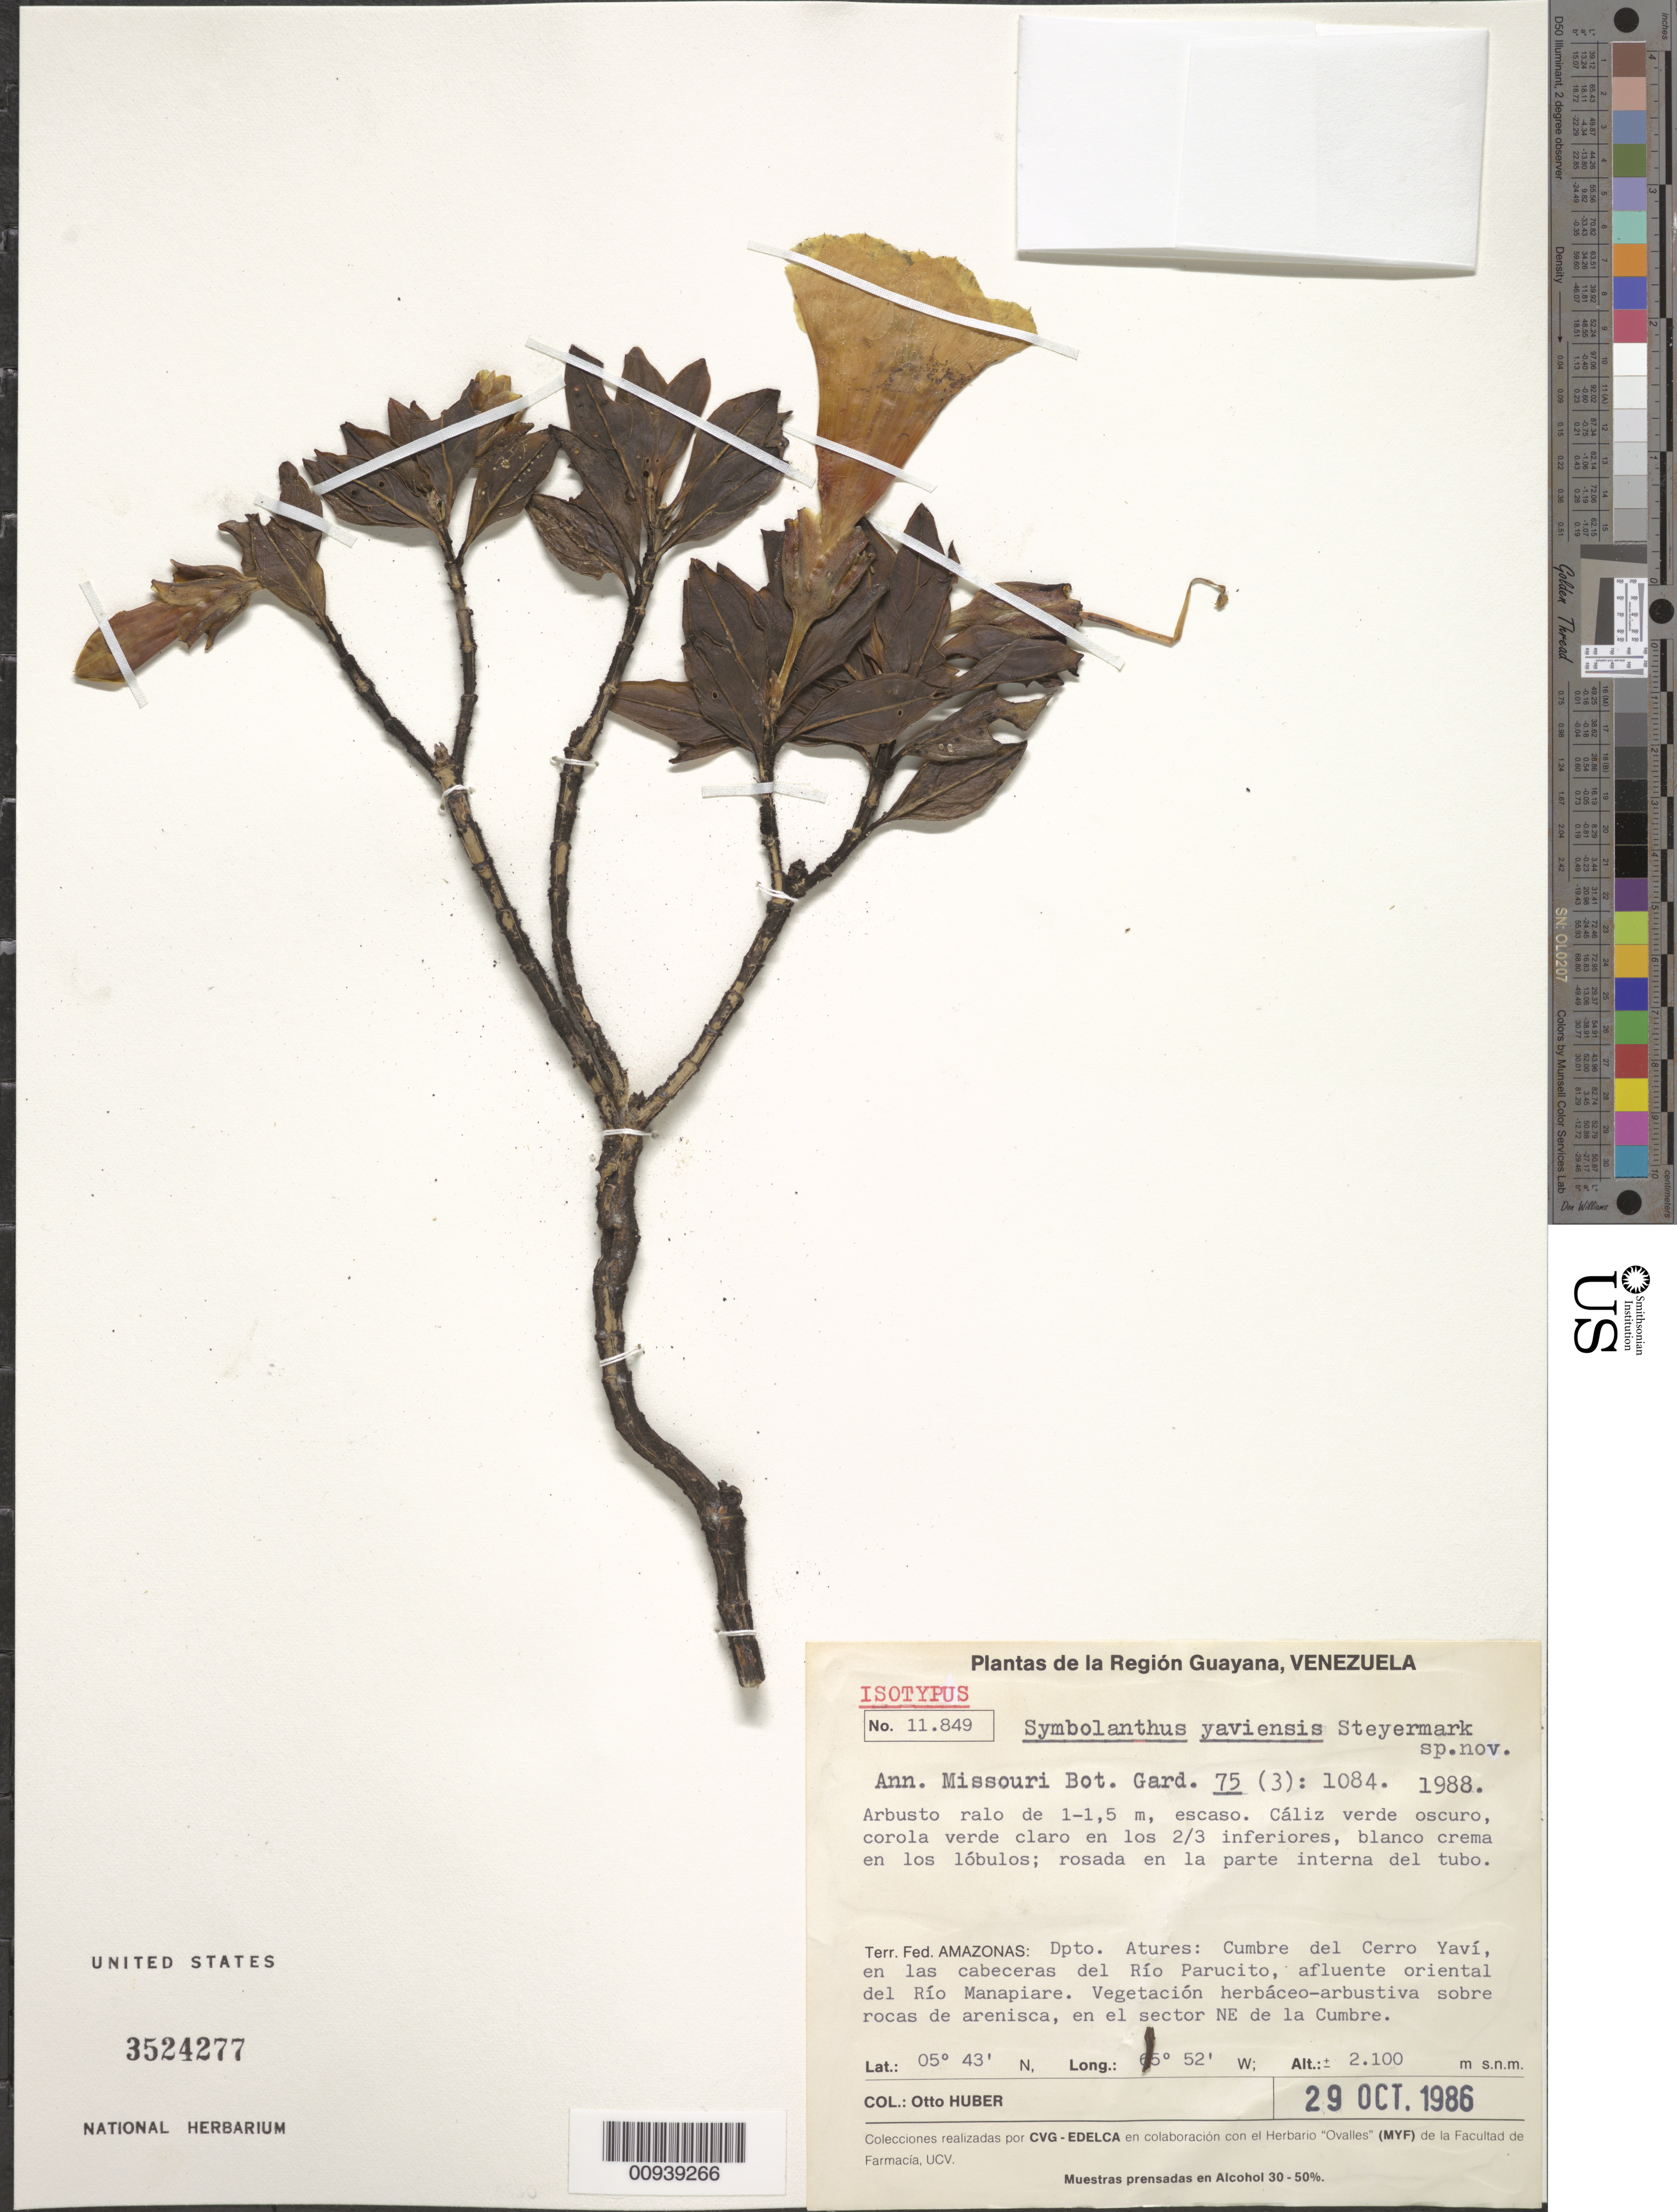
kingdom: Plantae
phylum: Tracheophyta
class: Magnoliopsida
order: Gentianales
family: Gentianaceae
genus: Symbolanthus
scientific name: Symbolanthus yaviensis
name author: Steyerm.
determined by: Steyermark, Julian A., (VEN)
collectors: O. Huber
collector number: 11849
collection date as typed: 29-Oct-86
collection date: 1986-10-29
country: Venezuela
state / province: Amazonas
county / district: Atures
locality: Cerro Yavi, cumbre; en las cabeceras del Rio Parucito, afluente oriental del Rio Manapiare; sector NE de la Cumbre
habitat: Vegetacion heraceo-arbustiva sobre rocas de arenisca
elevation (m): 2100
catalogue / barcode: US 3524277